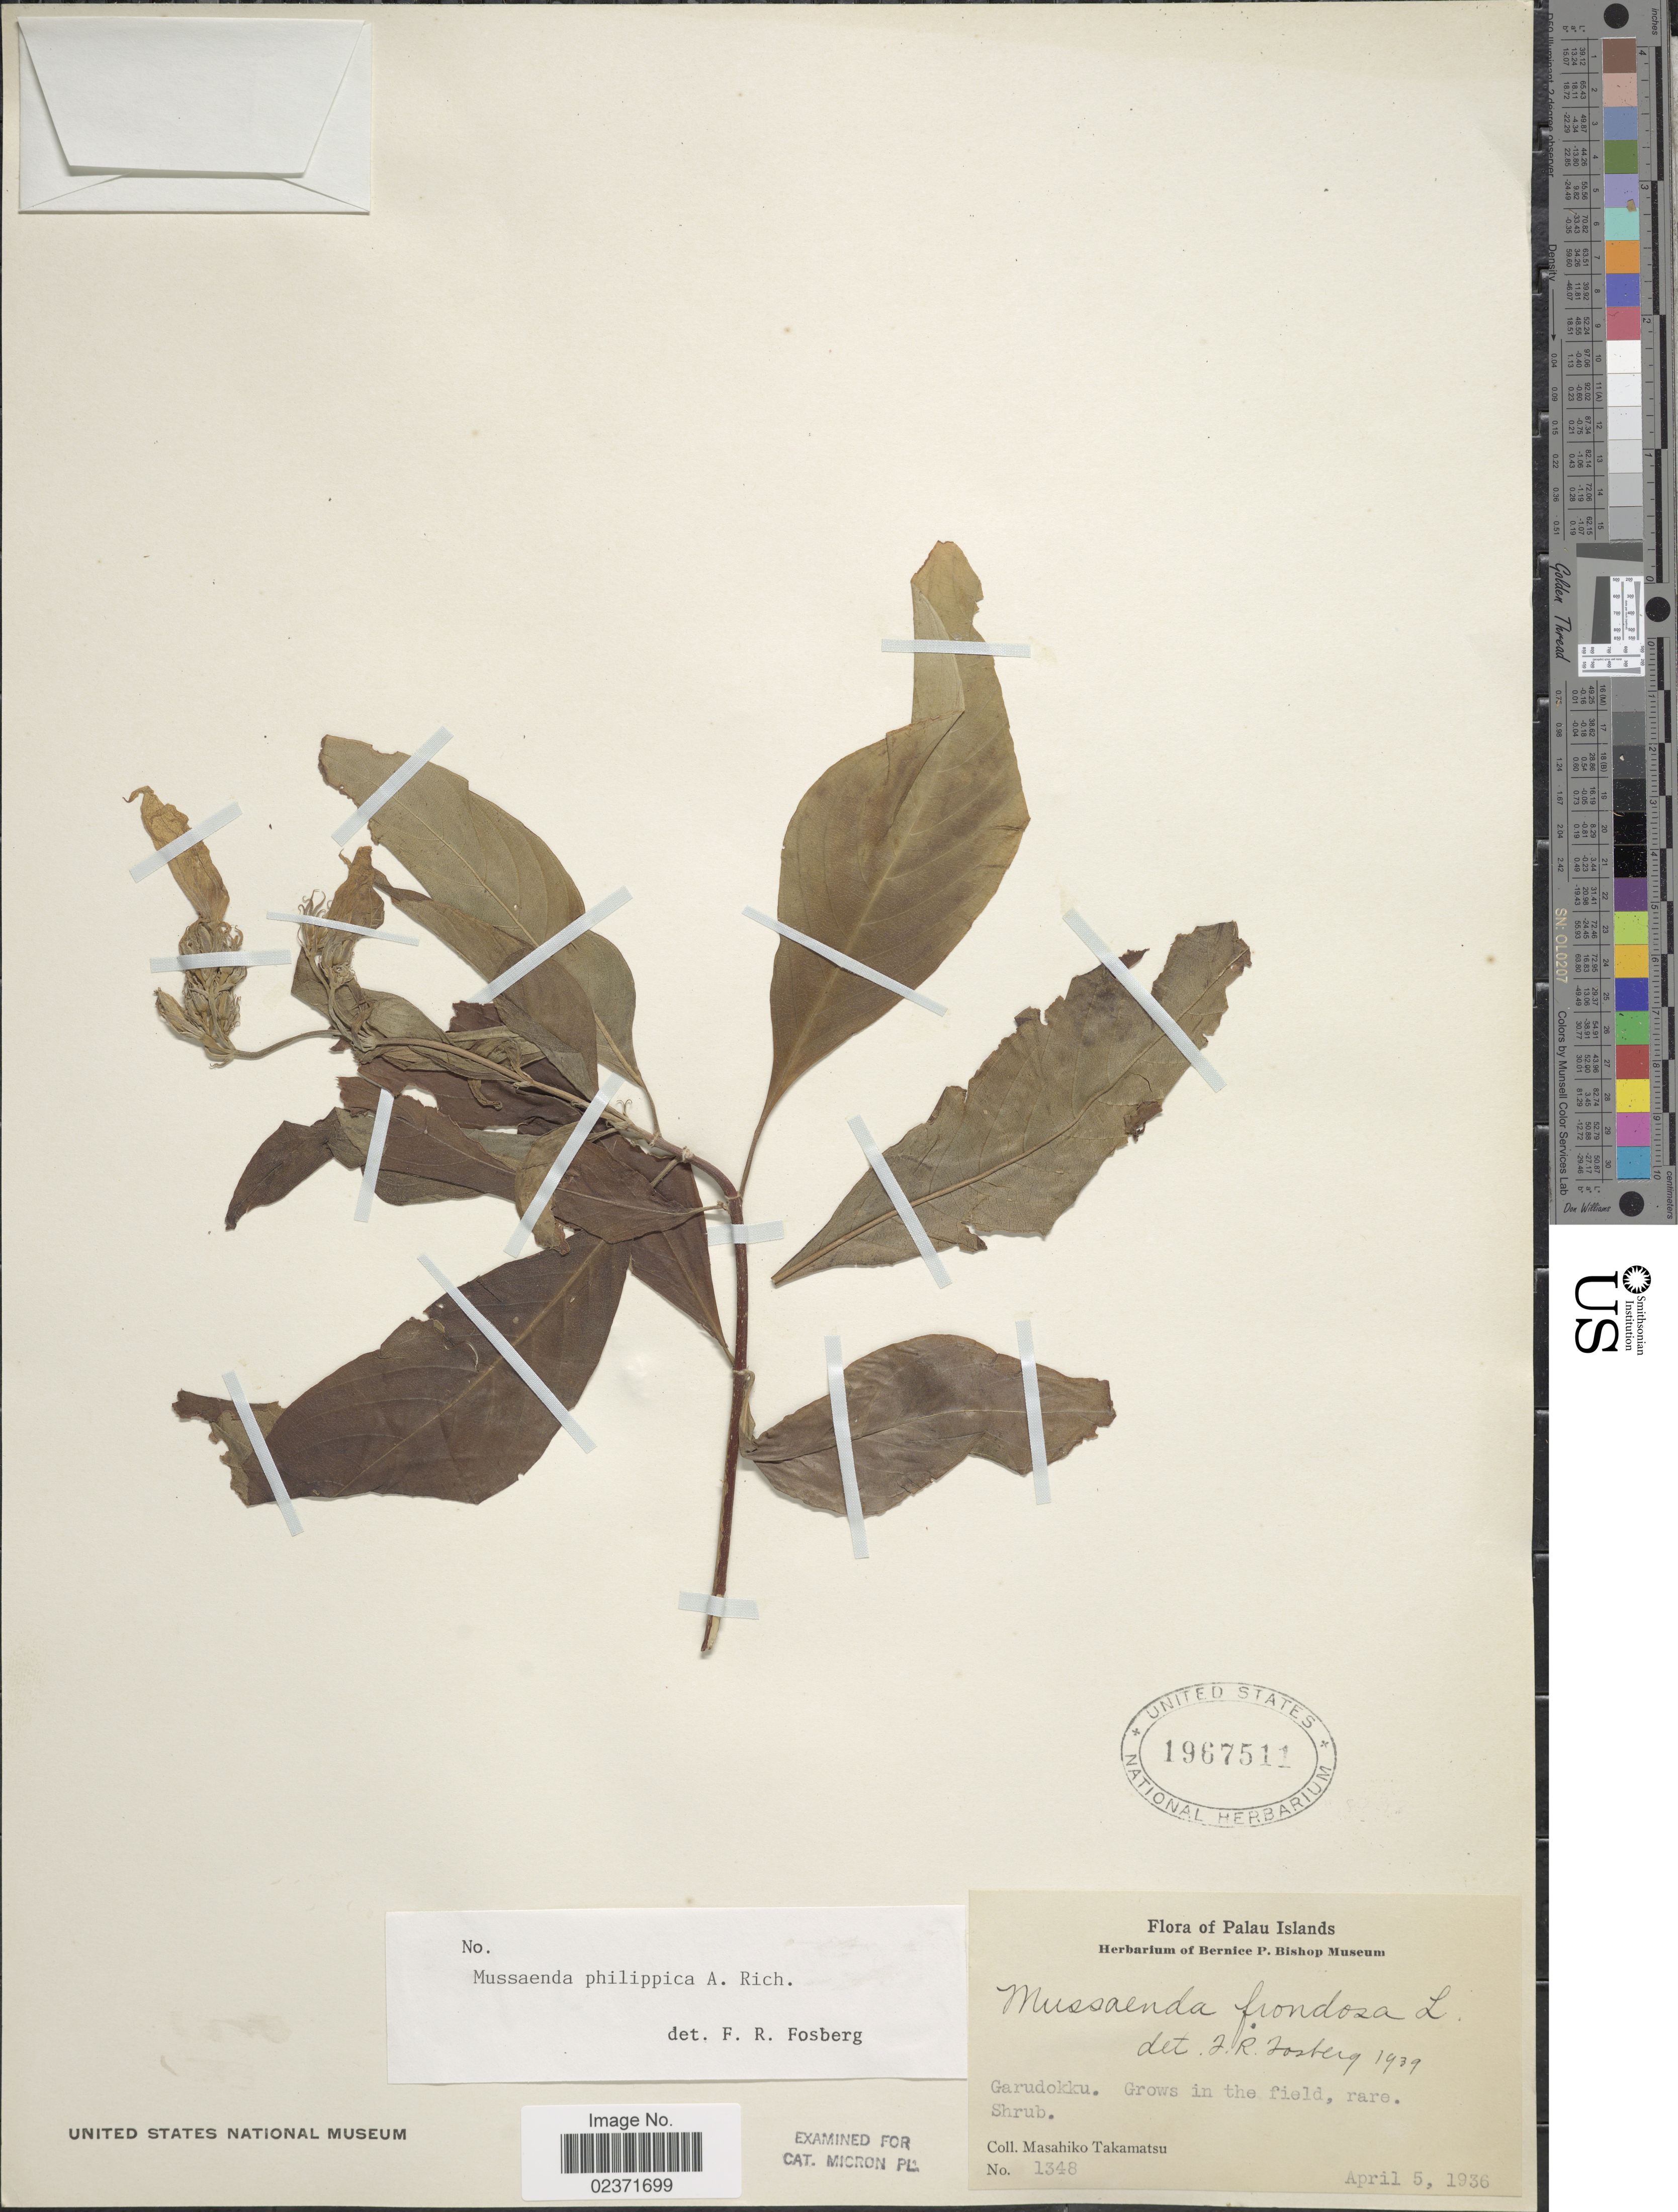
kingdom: Plantae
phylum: Tracheophyta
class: Magnoliopsida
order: Gentianales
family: Rubiaceae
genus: Mussaenda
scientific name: Mussaenda philippica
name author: A. Rich.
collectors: M. Takamatsu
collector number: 1348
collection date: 1936-04-05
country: Palau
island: Babeldaob [Babelthuap]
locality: Palau Islands. Garudokku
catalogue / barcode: US 1967511